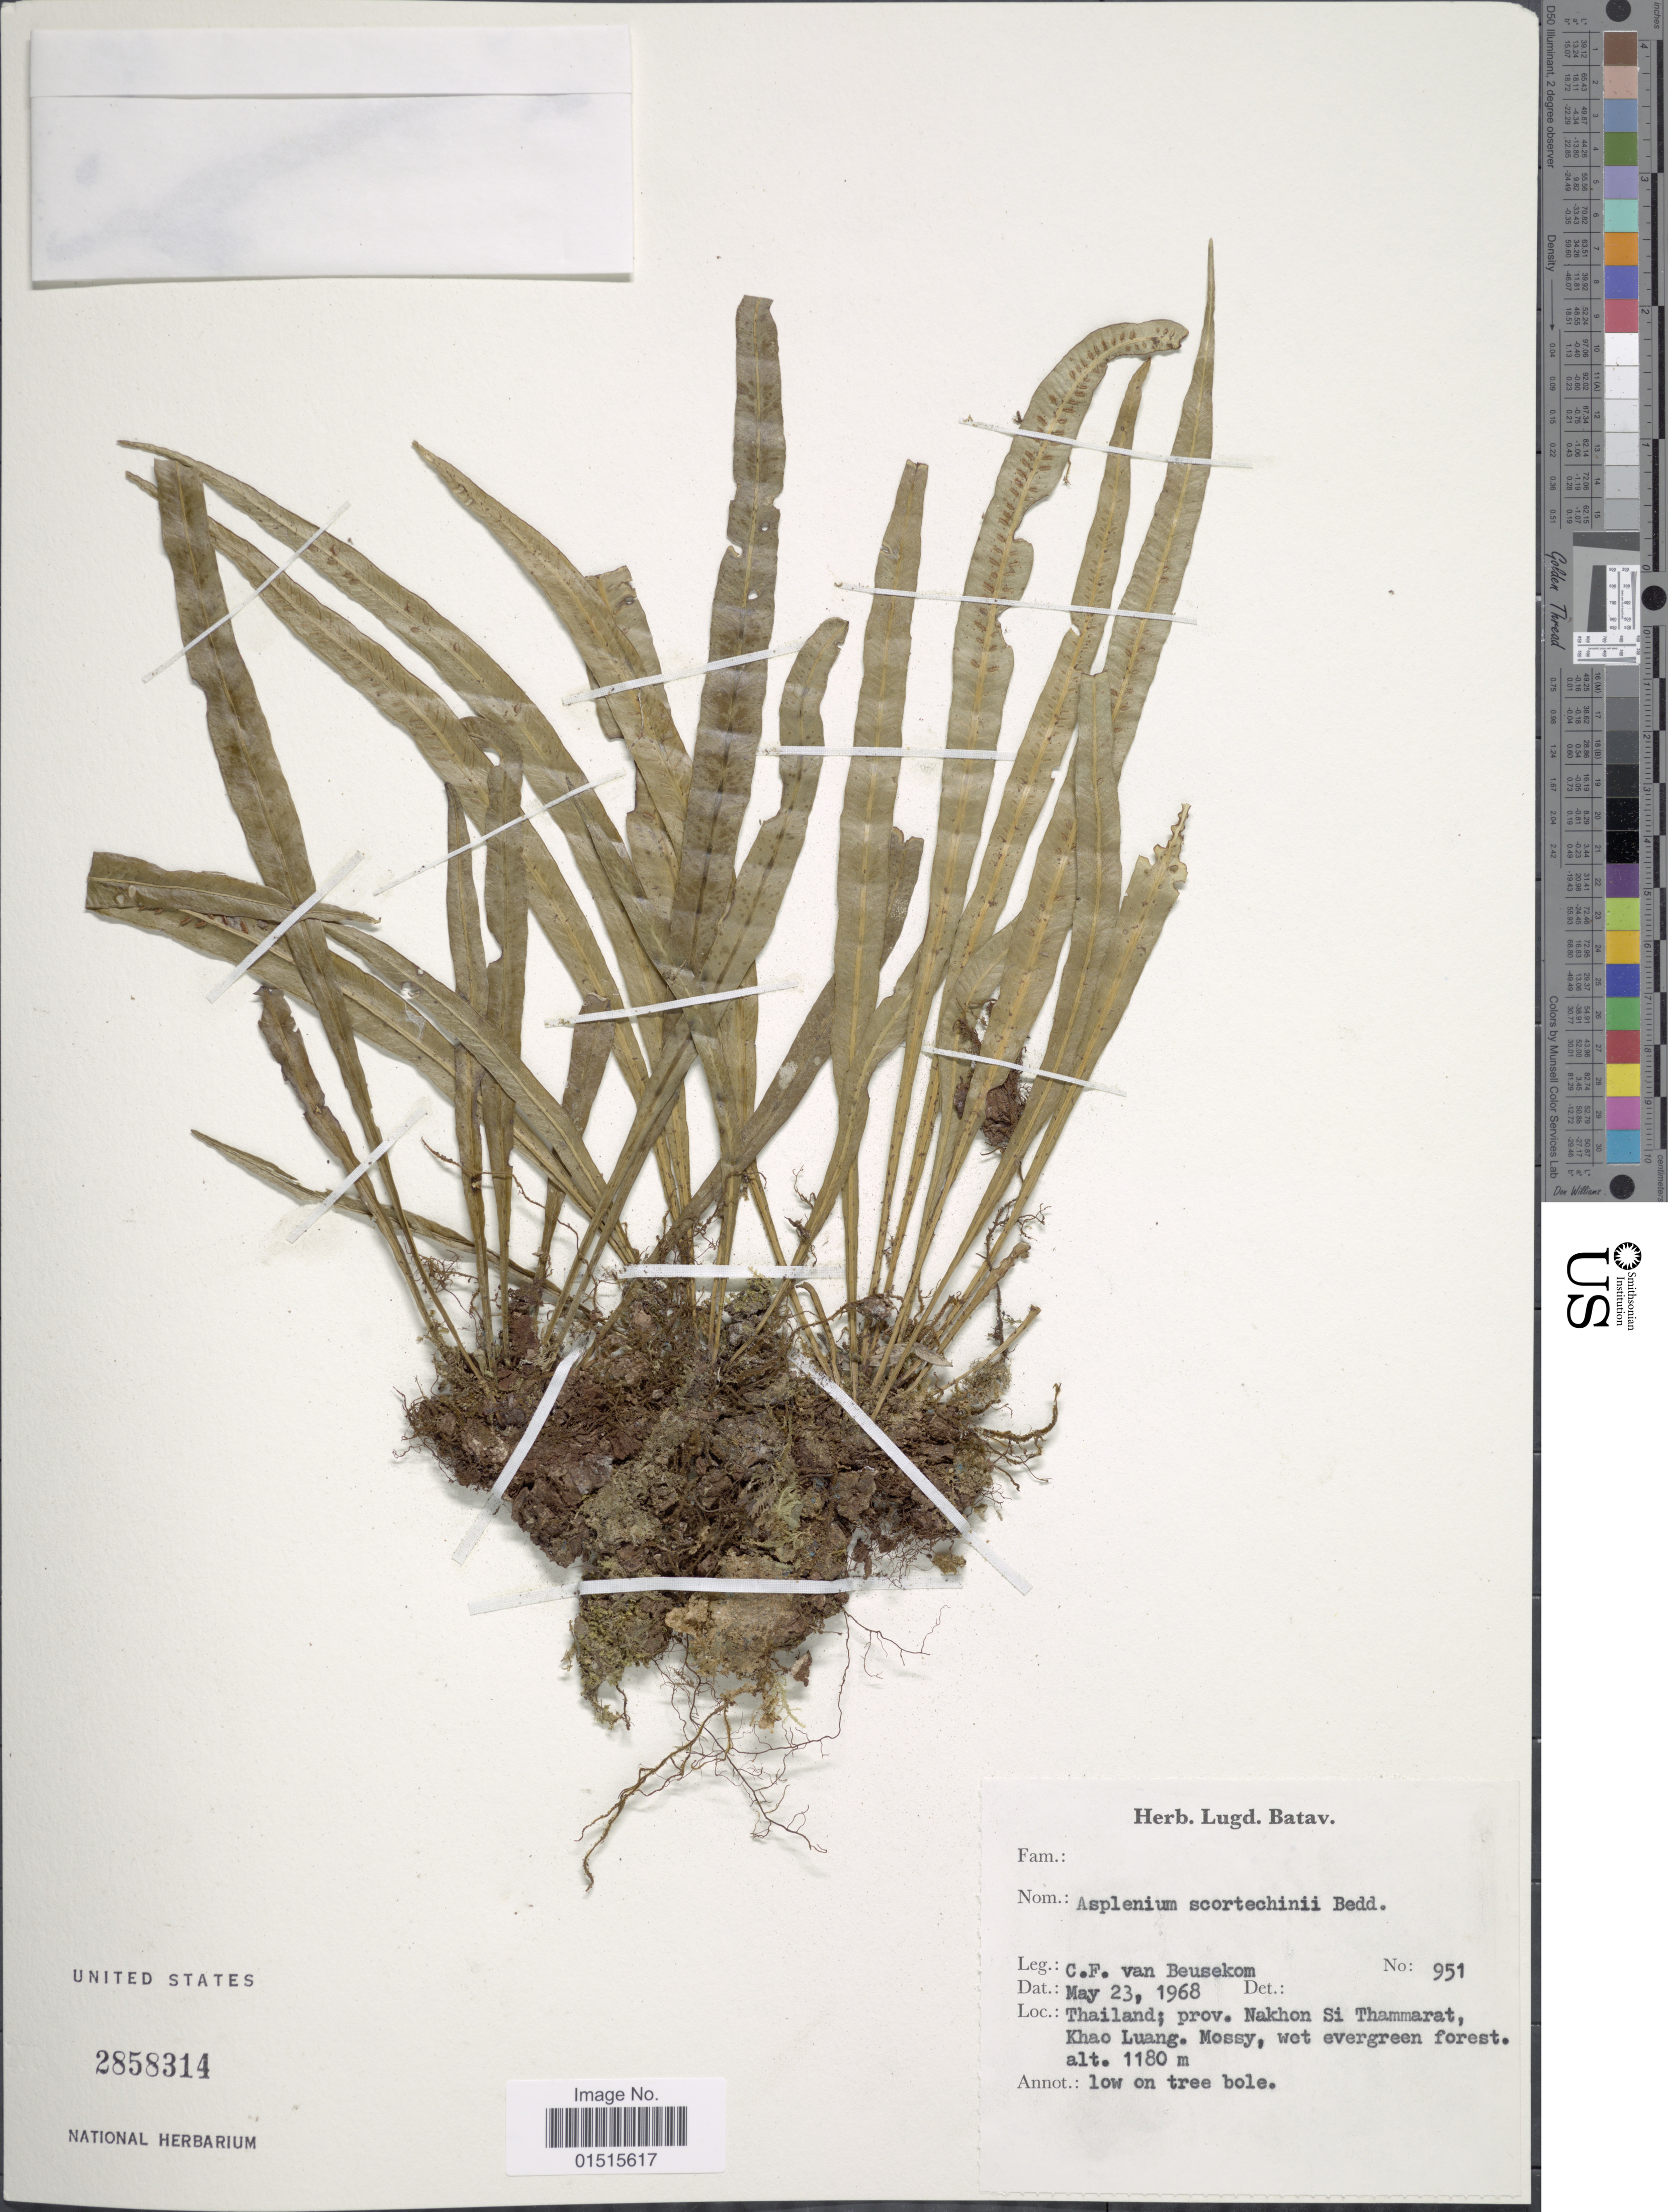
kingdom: Plantae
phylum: Tracheophyta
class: Polypodiopsida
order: Polypodiales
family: Aspleniaceae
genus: Asplenium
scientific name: Asplenium scortechinii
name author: Bedd.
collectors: C. F. Beusekom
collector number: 951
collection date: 1968-05-23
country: Thailand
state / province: Nakhon Si Thammarat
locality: Khao Luang. Mossy, wet evergreen forest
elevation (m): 1180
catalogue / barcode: US 2858314